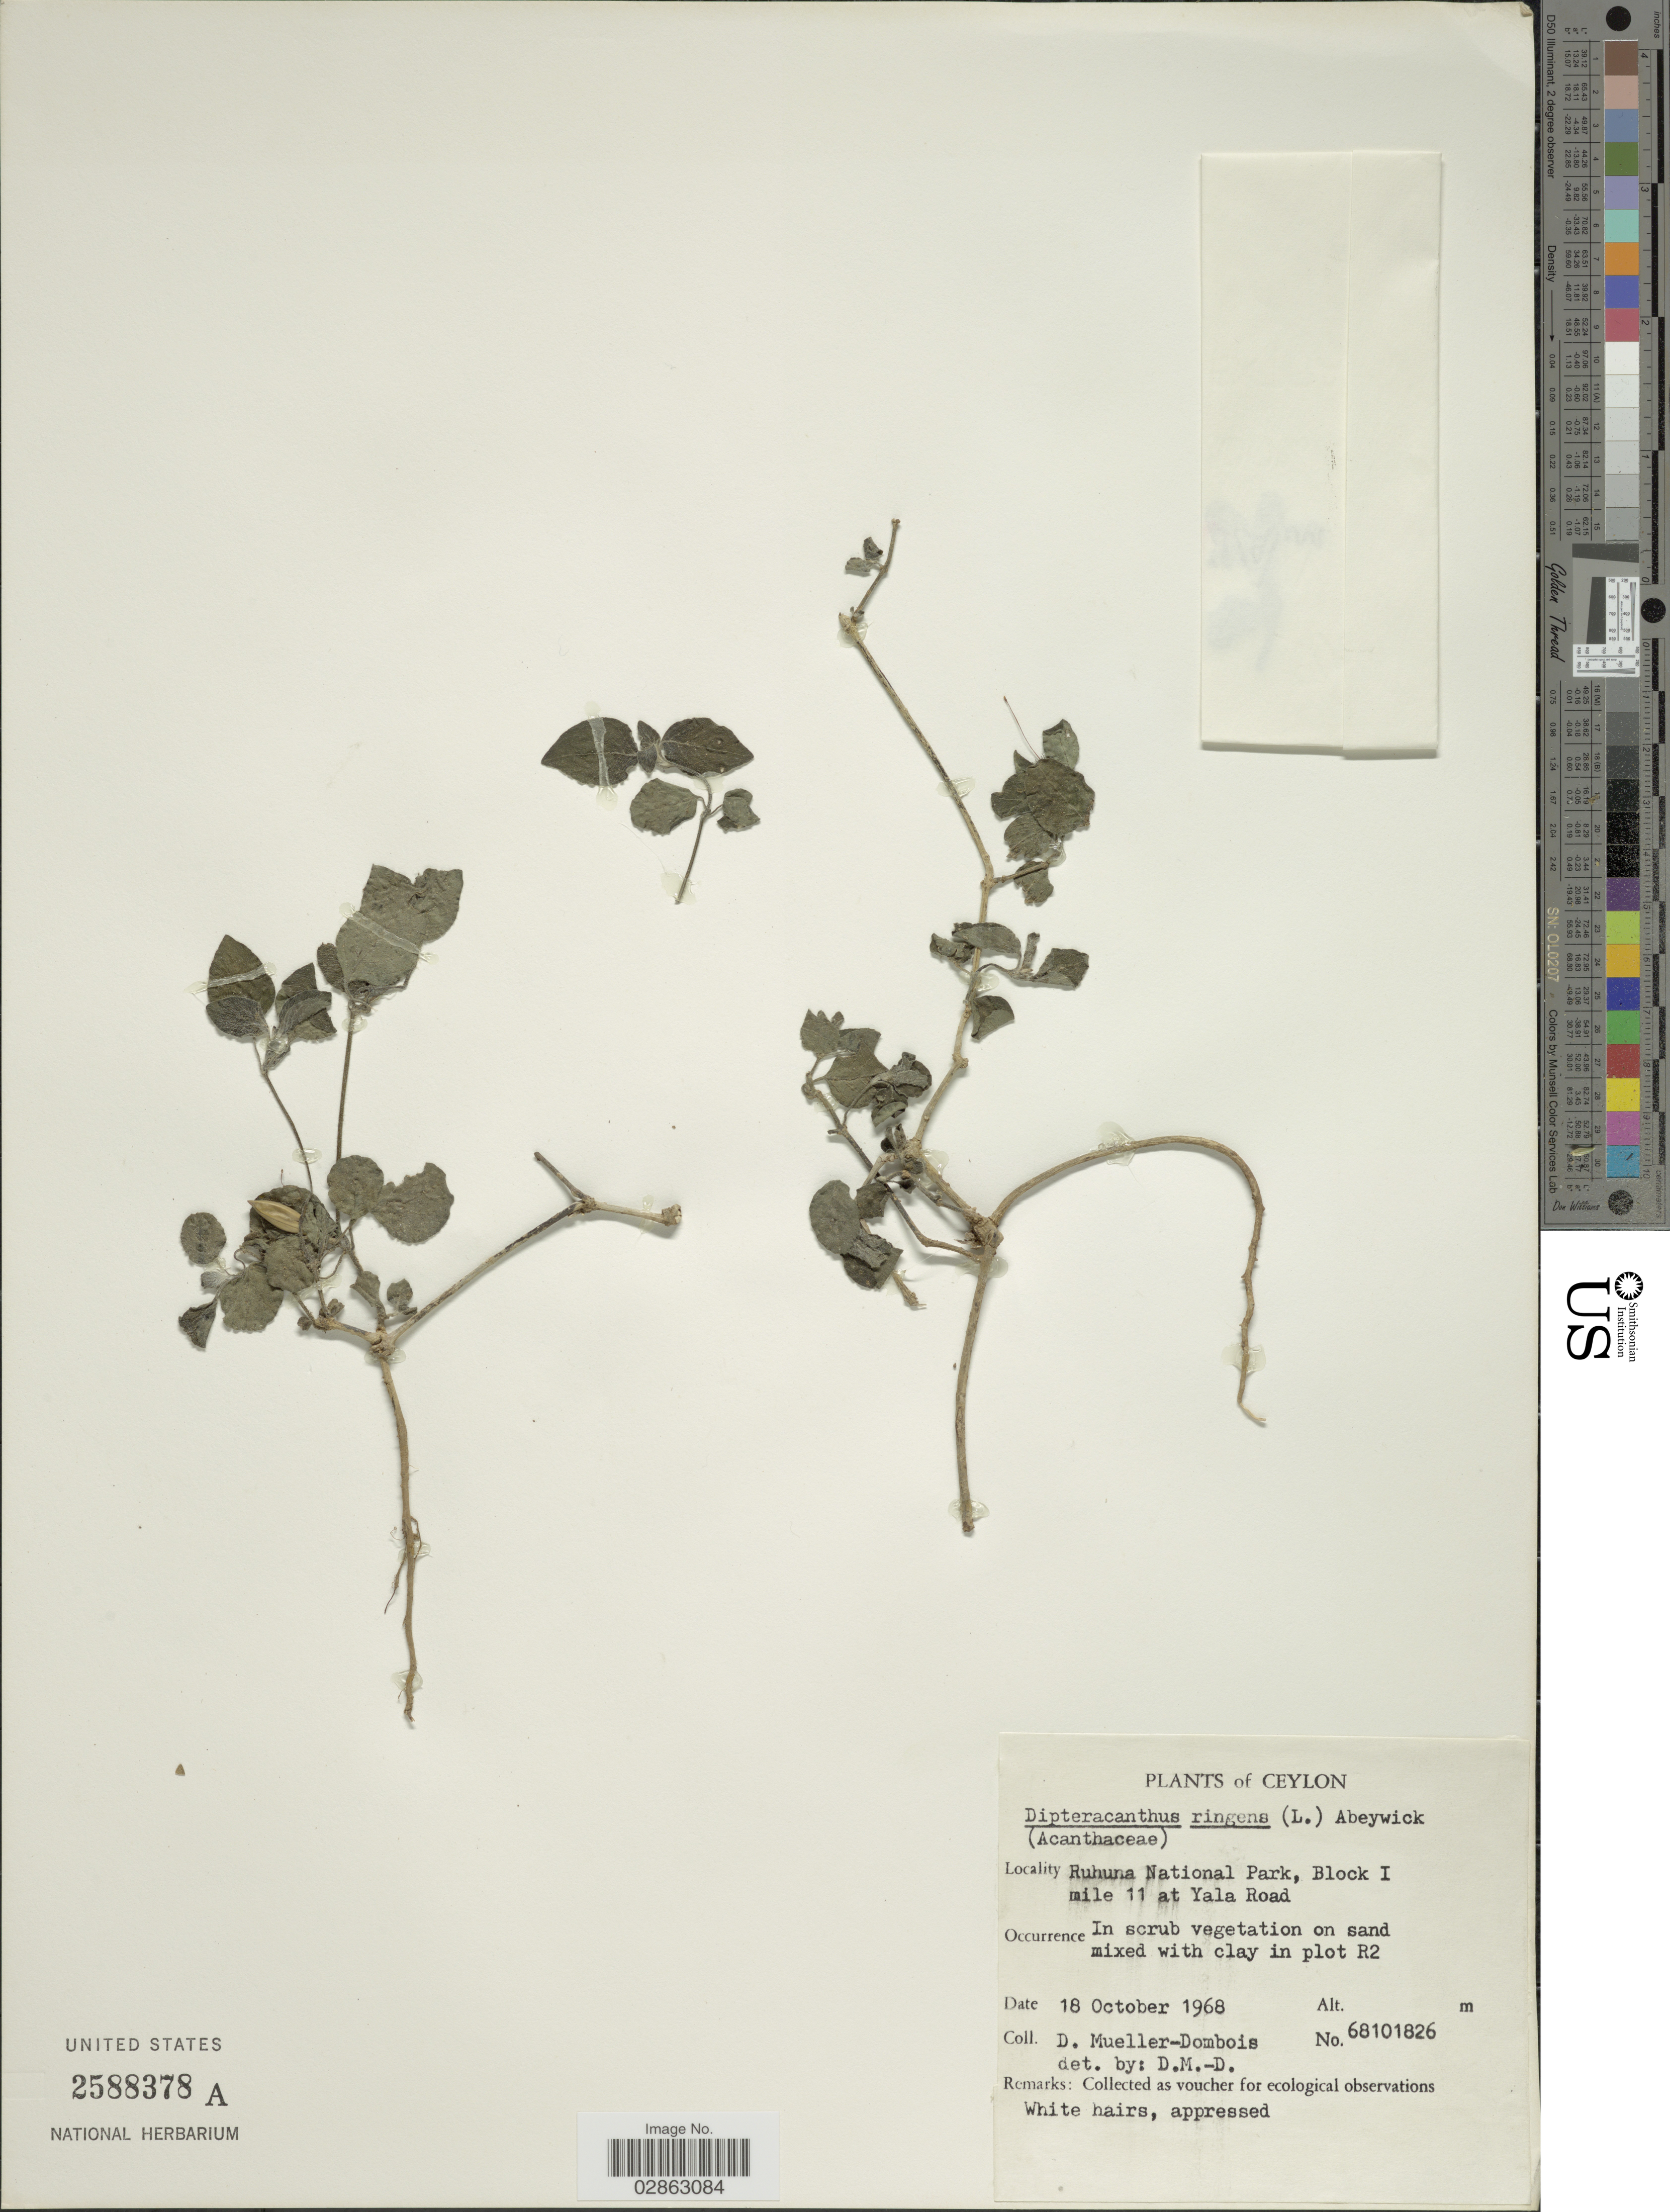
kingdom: Plantae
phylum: Tracheophyta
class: Magnoliopsida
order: Lamiales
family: Acanthaceae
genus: Ruellia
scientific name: Ruellia ringens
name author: L.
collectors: D. Mueller-Dombois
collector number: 68101826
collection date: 1968-10-18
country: Sri Lanka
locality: Ceylon, Ruhuna National Park, Block I mile 11 at Yala Road. Plot R2.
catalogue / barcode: US 2588378A